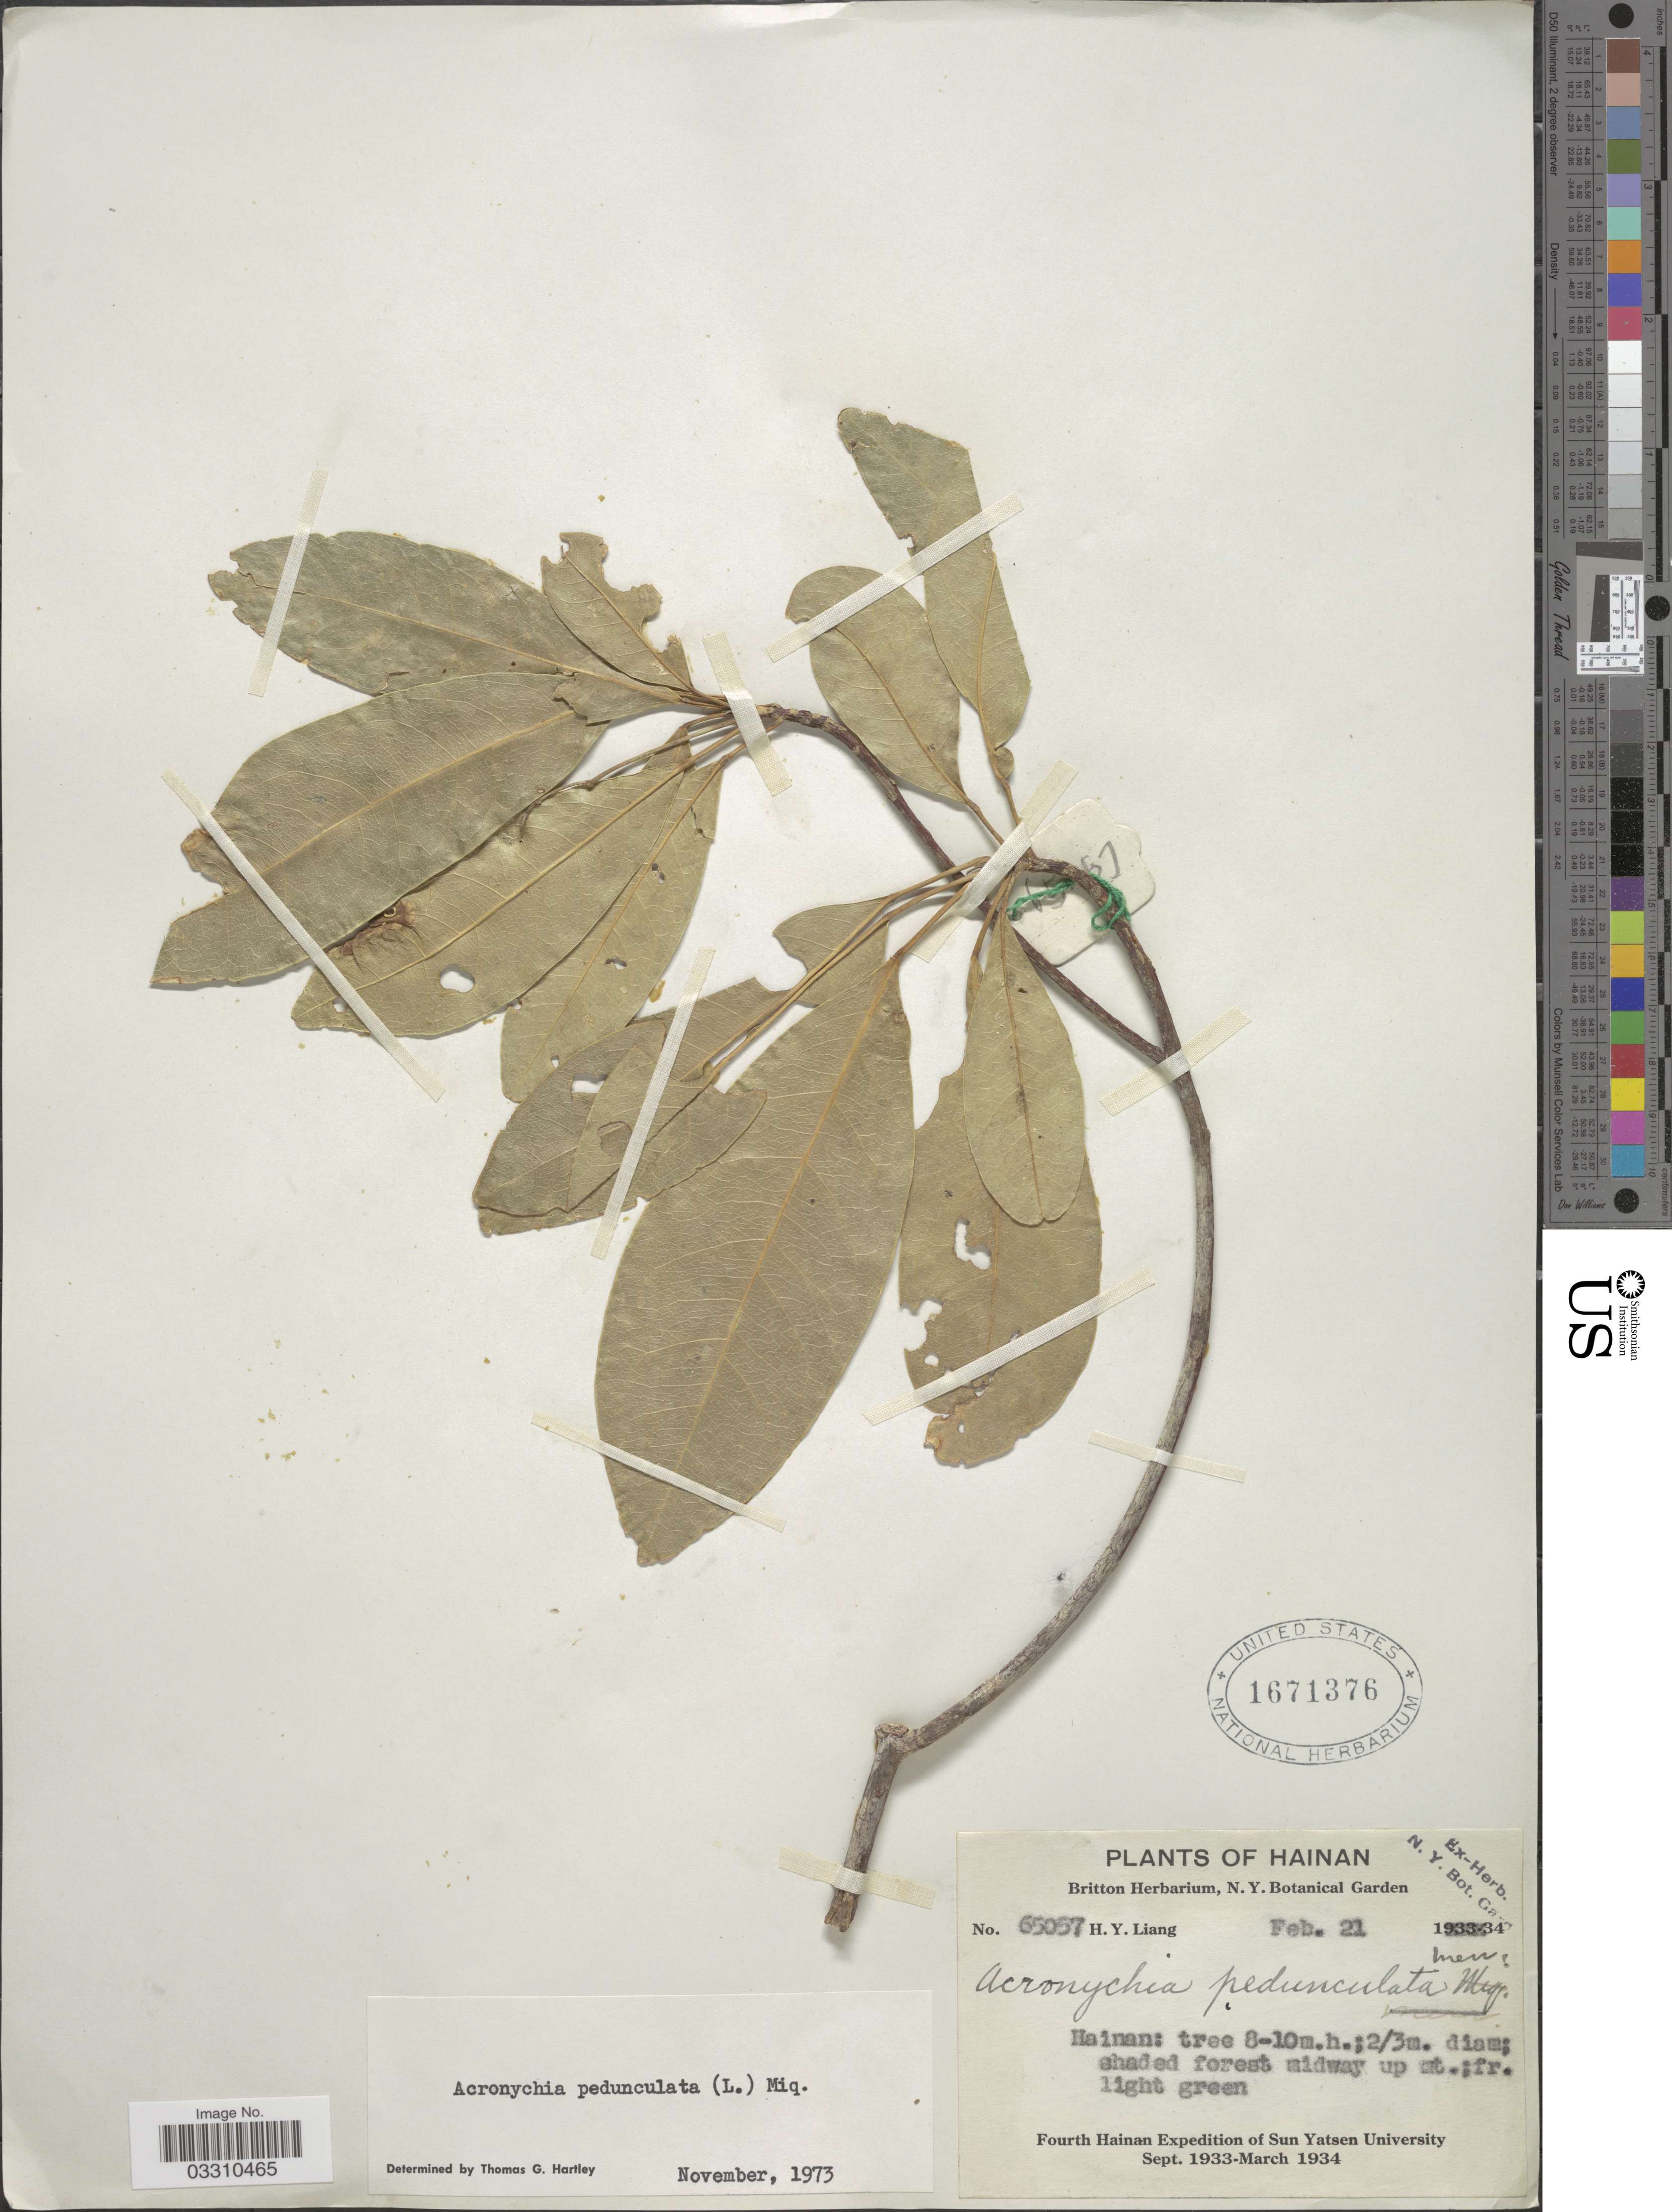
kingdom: Plantae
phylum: Tracheophyta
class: Magnoliopsida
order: Sapindales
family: Rutaceae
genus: Acronychia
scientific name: Acronychia pedunculata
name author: (L.) Miq.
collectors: H. Y. Liang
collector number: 65057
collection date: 1934-02-21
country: China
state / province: Hainan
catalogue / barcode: US 1671376